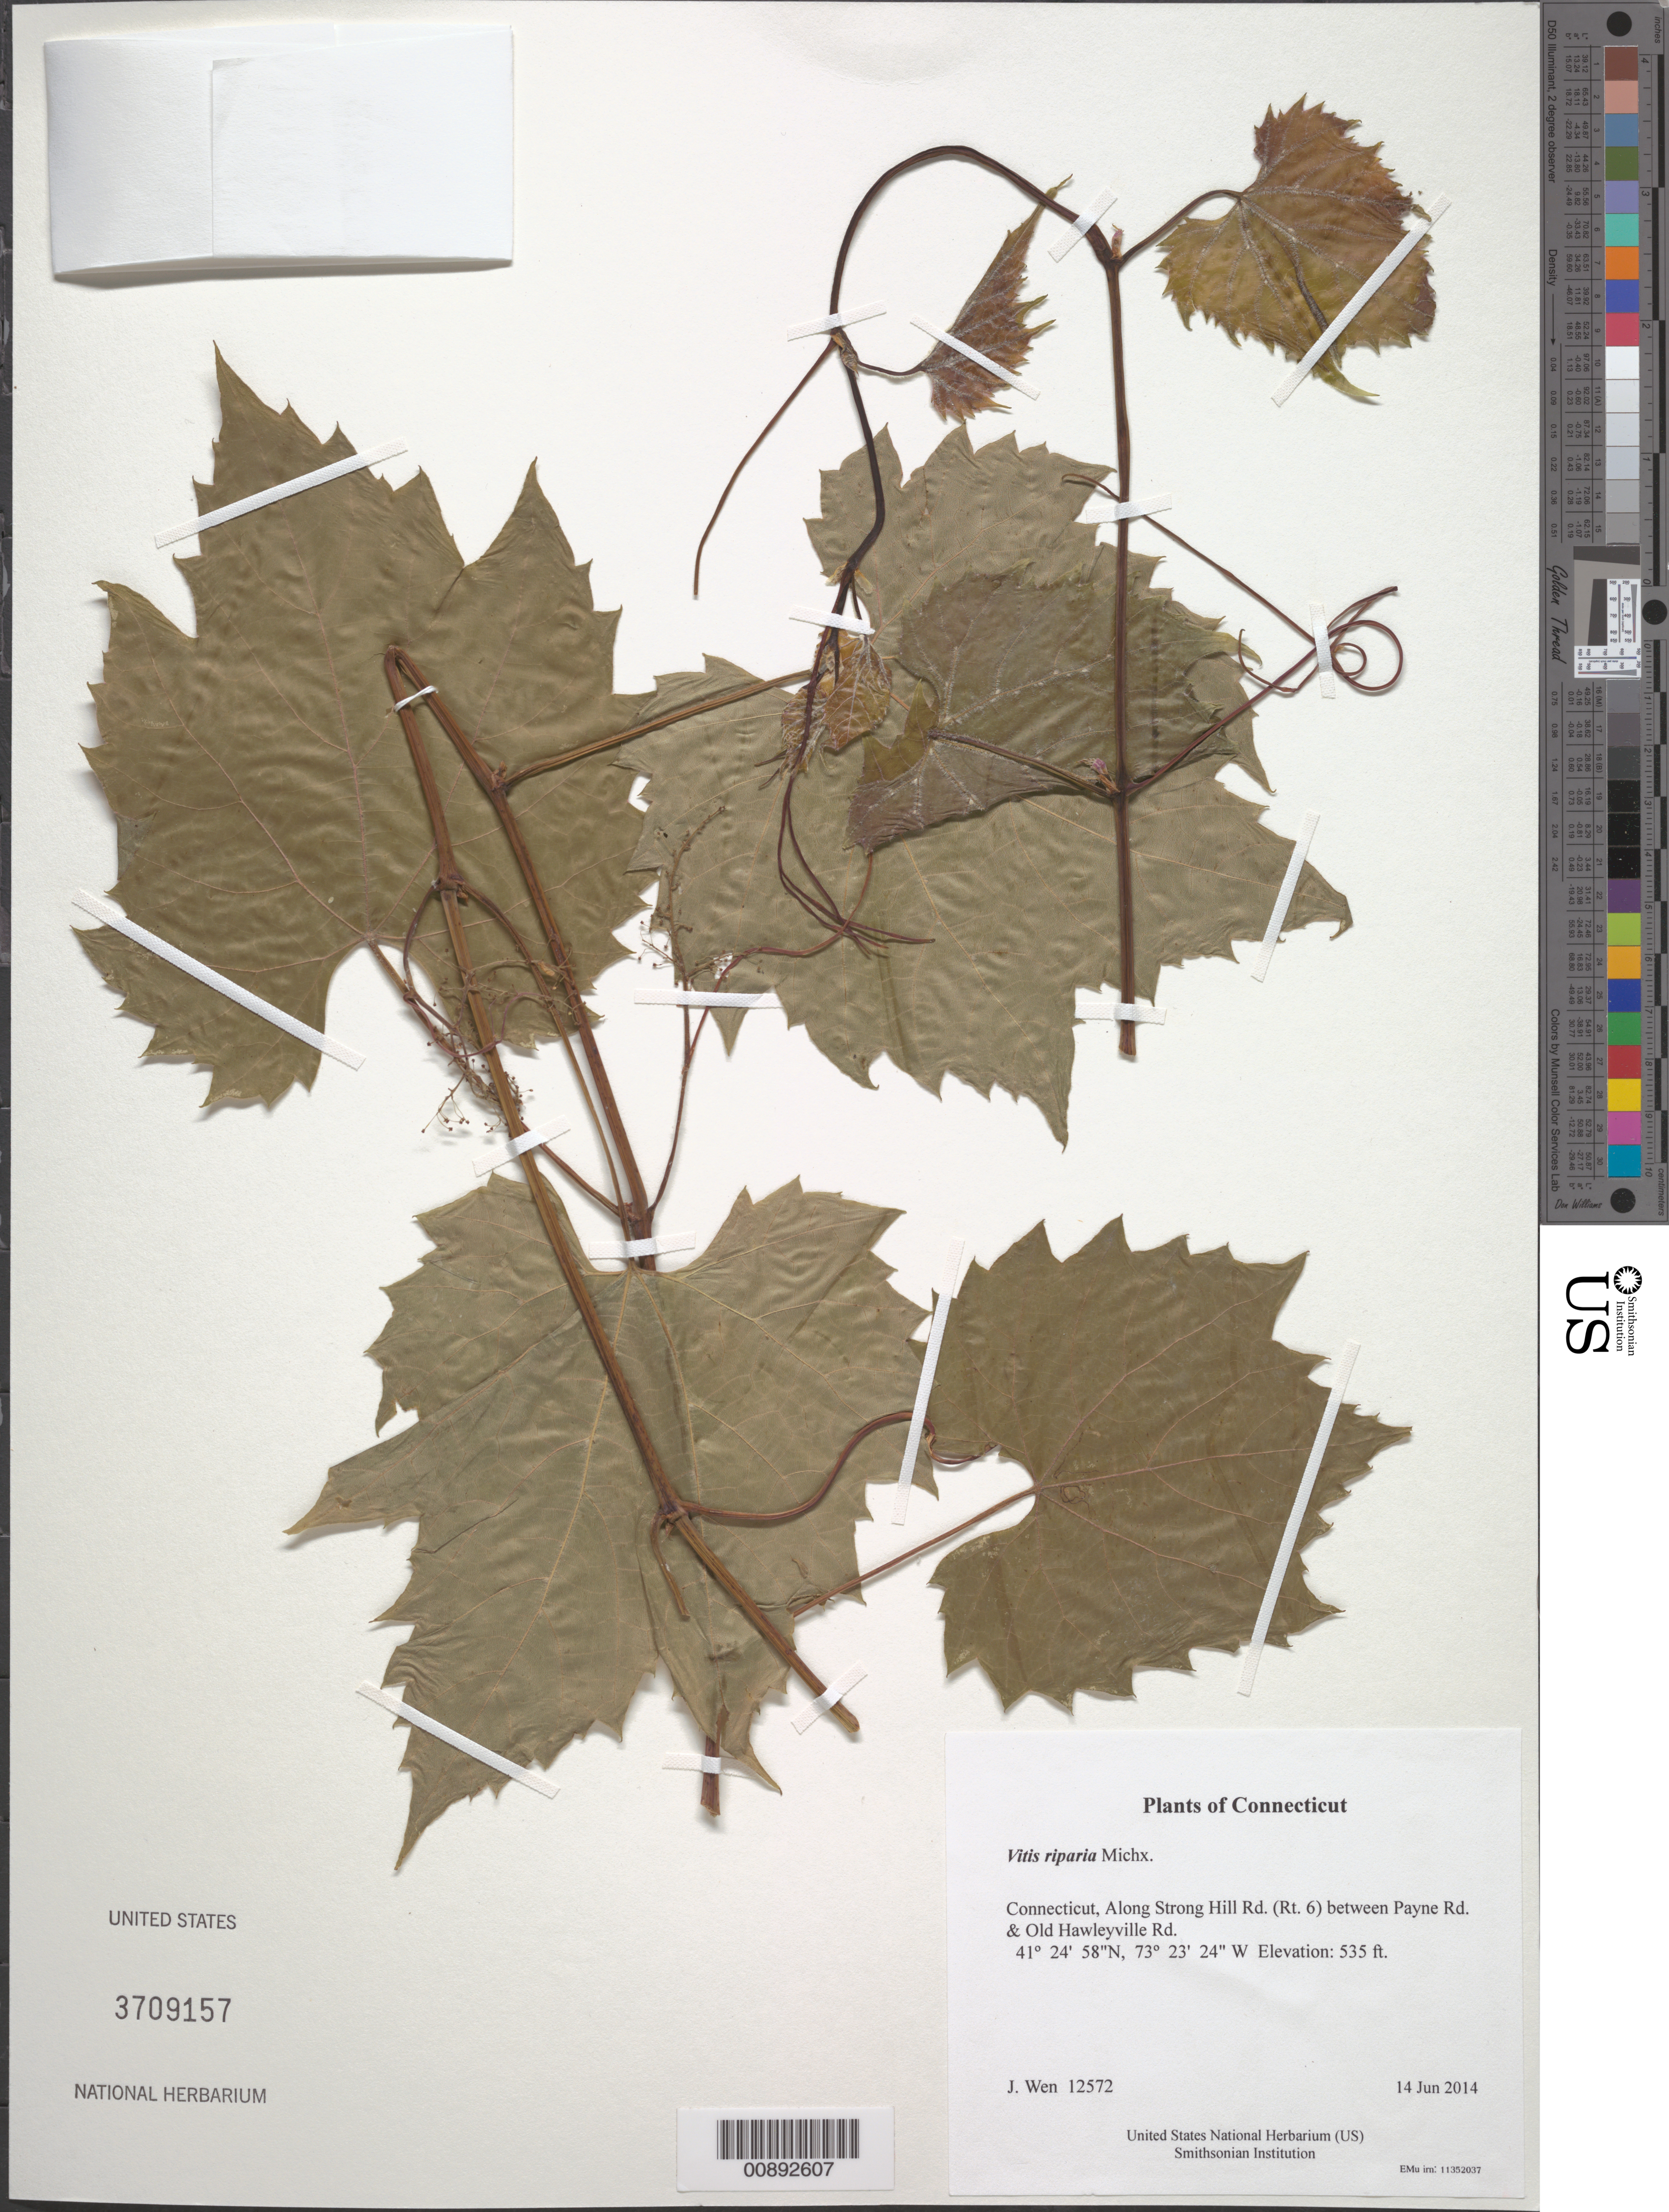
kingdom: Plantae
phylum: Tracheophyta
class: Magnoliopsida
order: Vitales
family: Vitaceae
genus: Vitis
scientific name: Vitis riparia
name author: Michx.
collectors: J. Wen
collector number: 12572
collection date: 2014-06-14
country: United States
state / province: Connecticut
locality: Along Strong Hill Rd. (Rt. 6) between Payne Rd. & Old Hawleyville Rd.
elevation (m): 163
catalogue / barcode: US 3709157